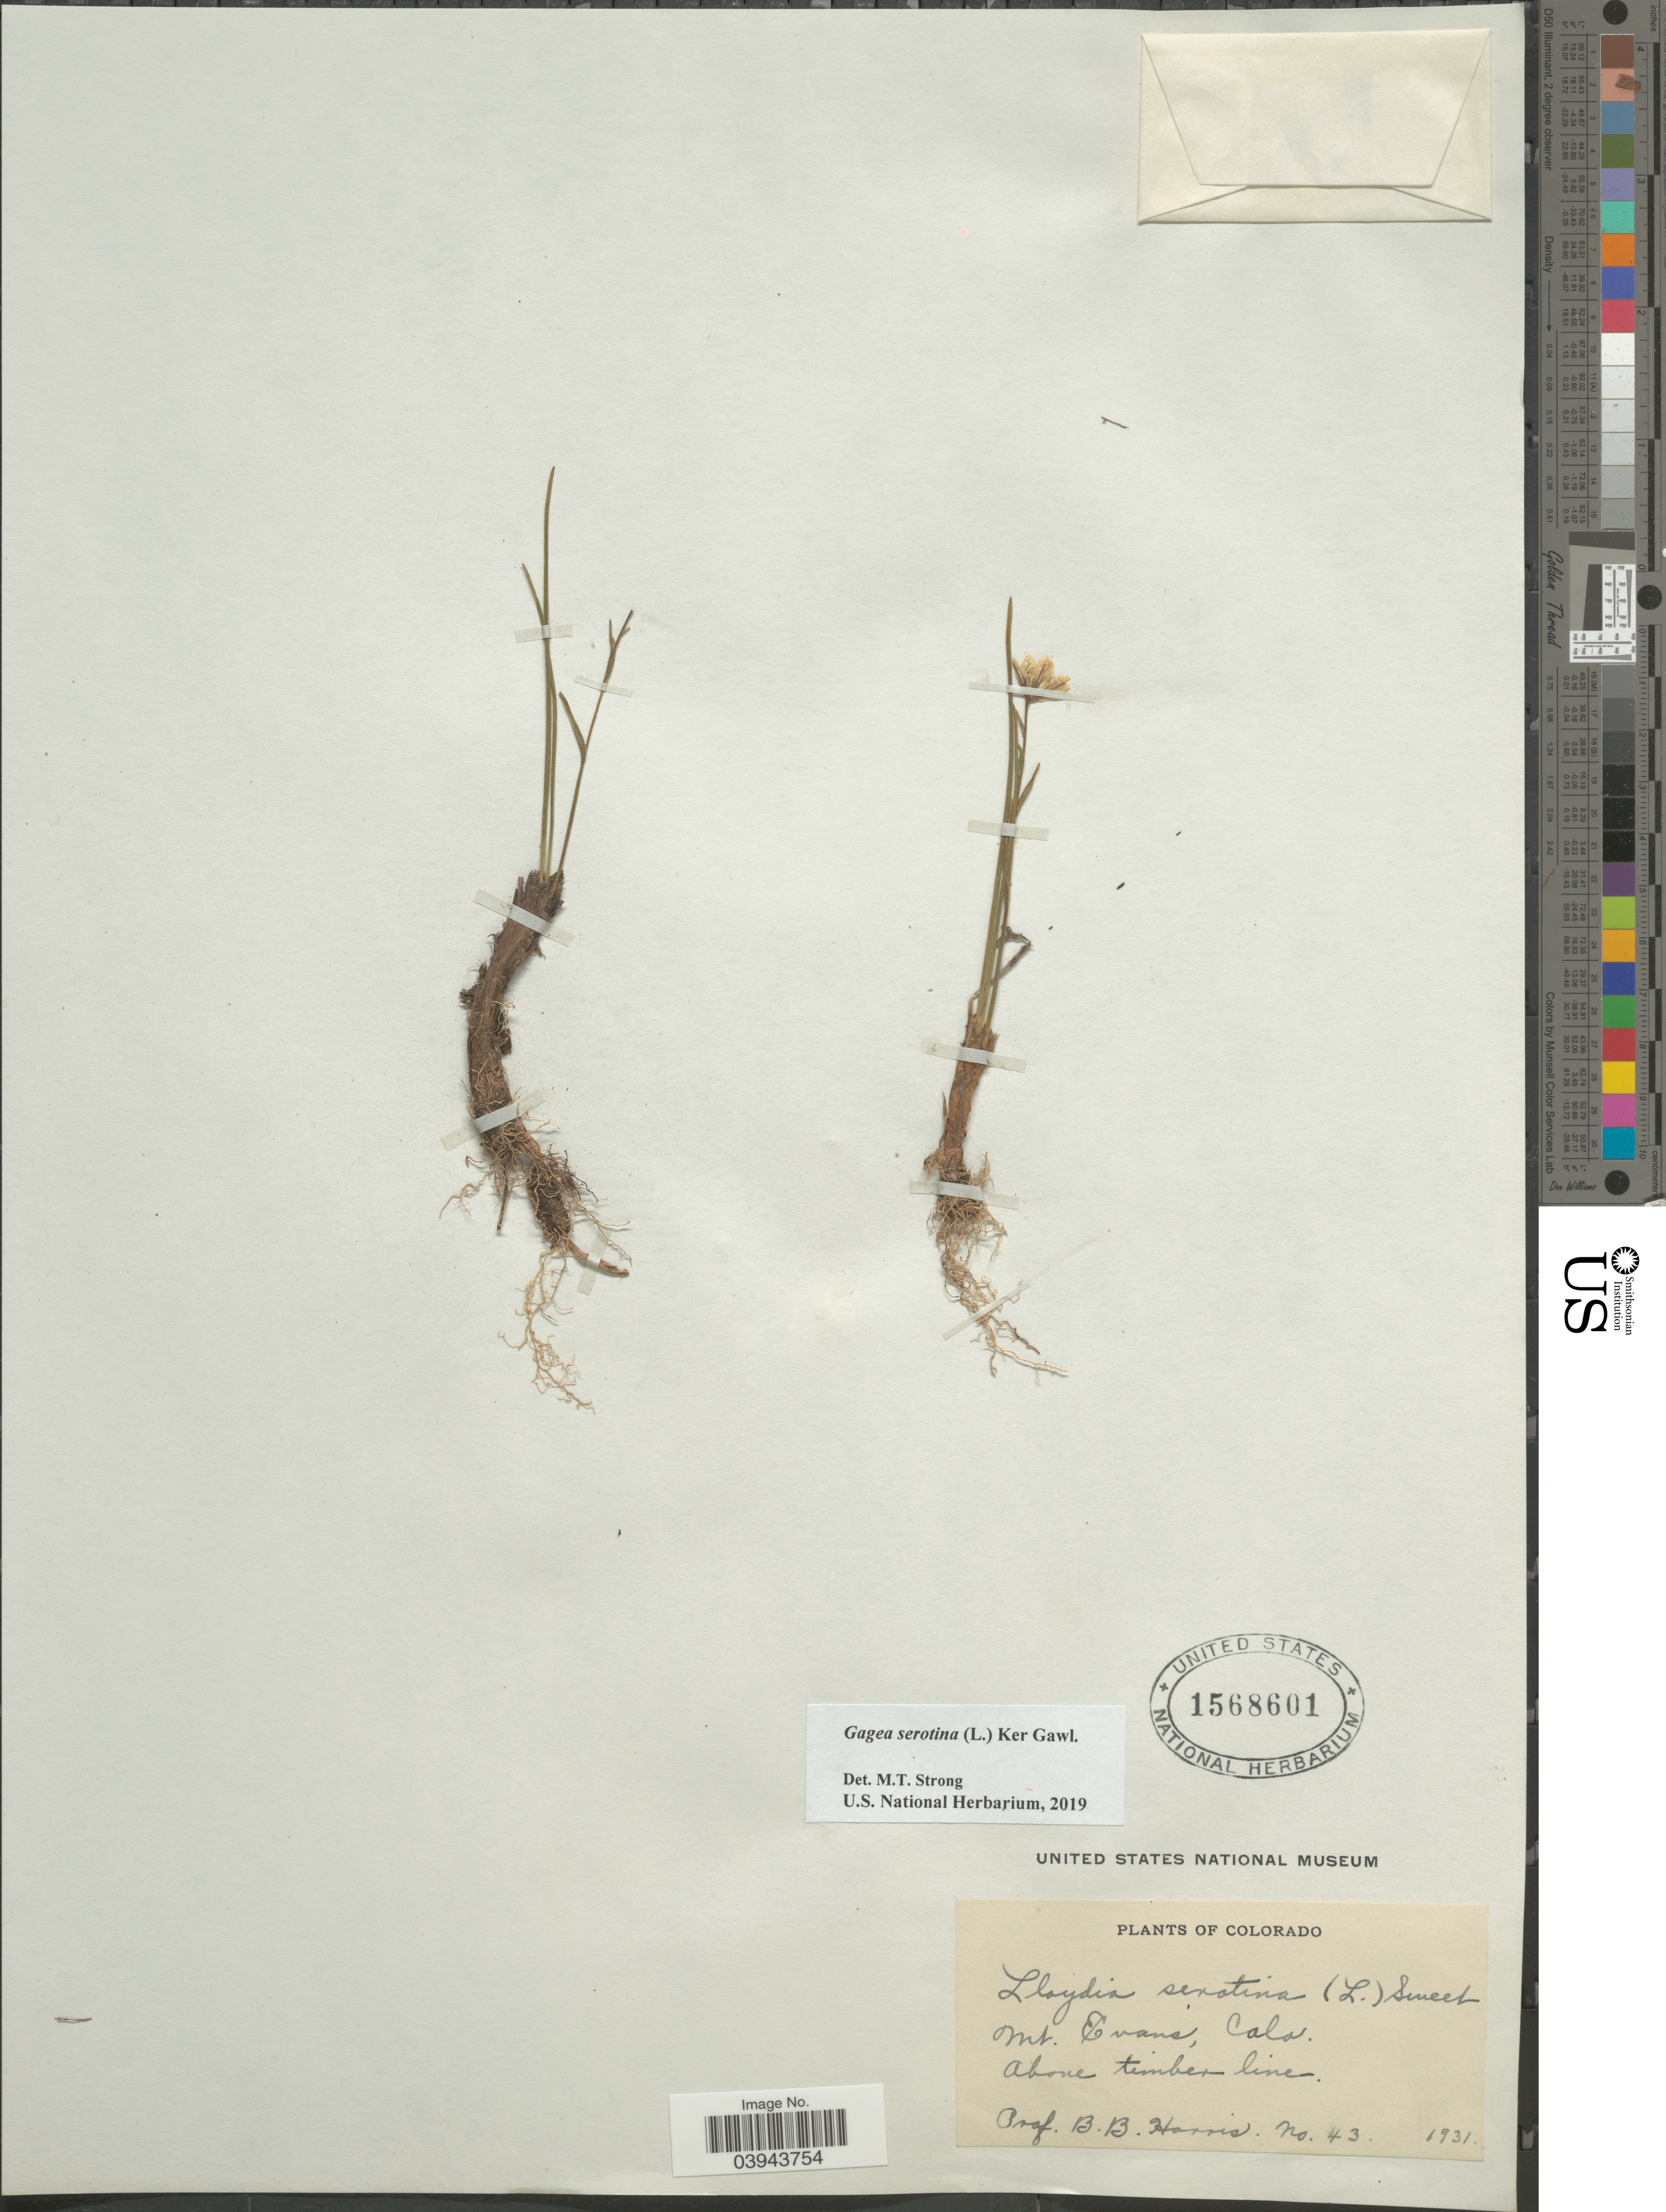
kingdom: Plantae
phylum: Tracheophyta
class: Liliopsida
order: Liliales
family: Liliaceae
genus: Lloydia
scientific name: Lloydia serotina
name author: (L.) Salisb. ex Rchb.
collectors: B. B. Harris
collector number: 43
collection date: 1931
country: United States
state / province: Colorado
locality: Mt. Evans.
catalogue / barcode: US 1568601